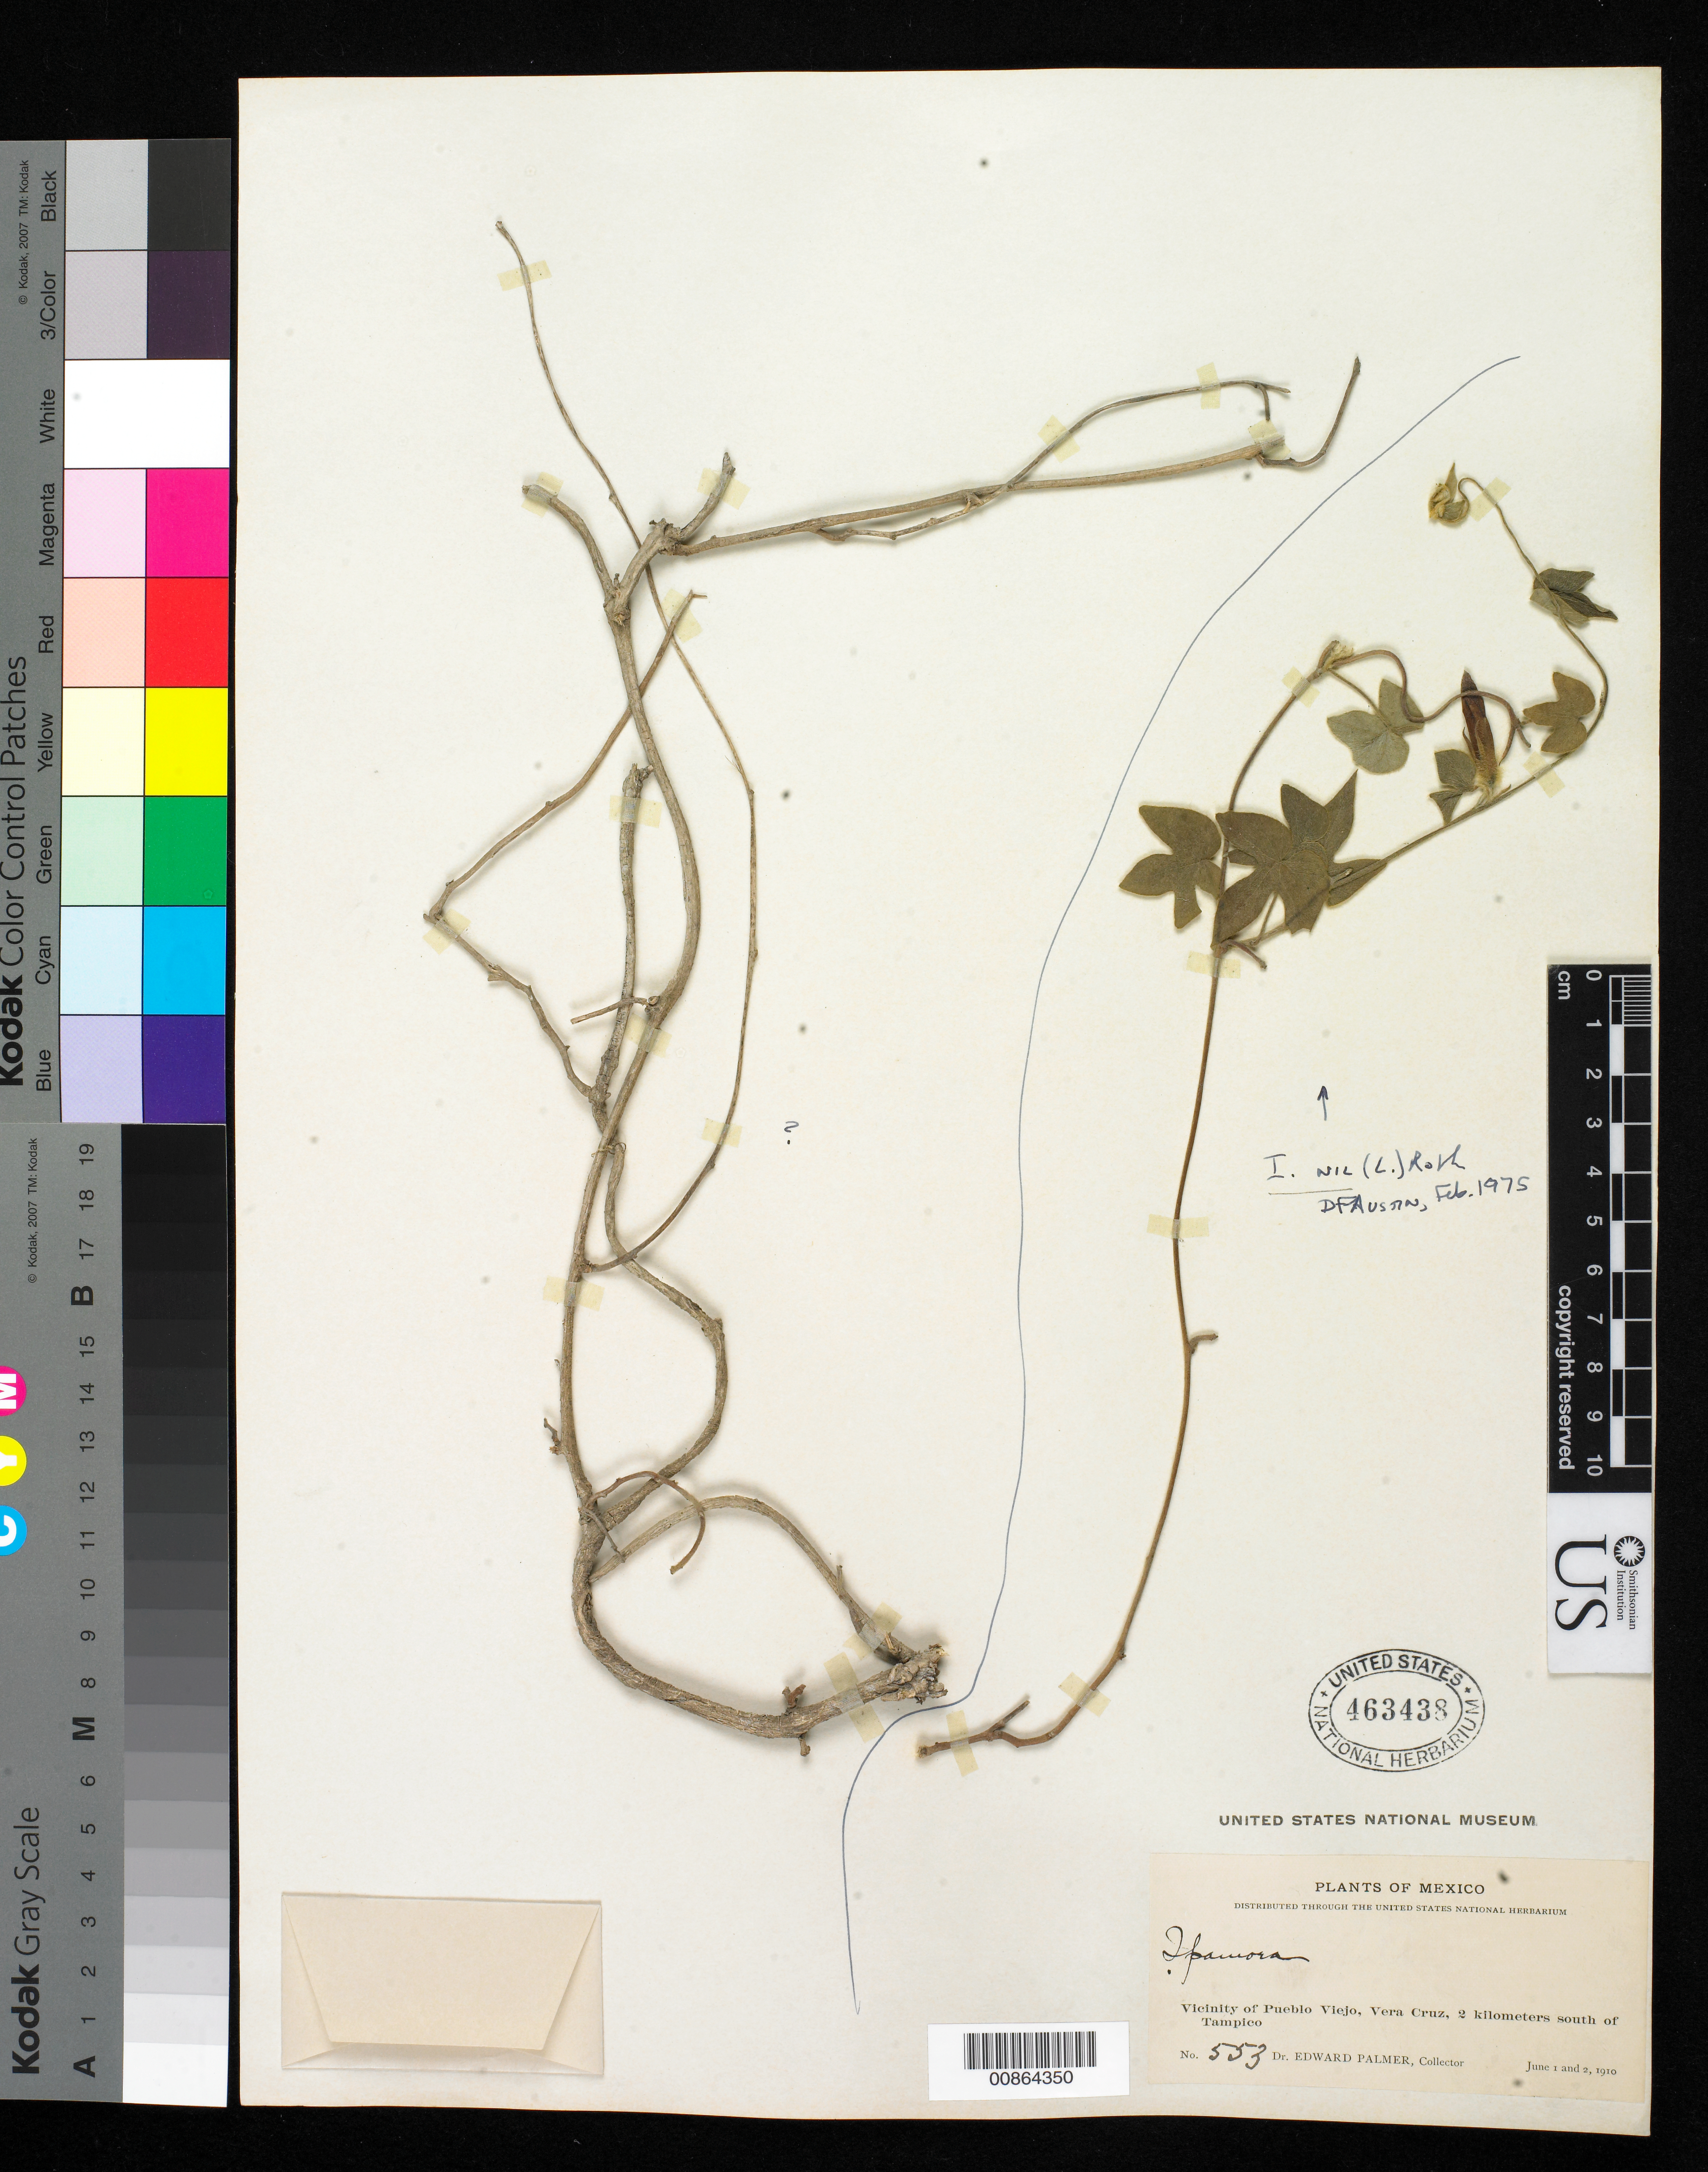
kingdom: Plantae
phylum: Tracheophyta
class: Magnoliopsida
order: Solanales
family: Convolvulaceae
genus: Ipomoea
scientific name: Ipomoea nil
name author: (L.) Roth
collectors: E. Palmer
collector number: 553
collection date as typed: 01 Jun 1910 to 02 Jun 1910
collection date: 1910-06-01/1910-06-02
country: Mexico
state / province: Veracruz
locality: Vicinity of Pueblo Viejo, Veracruz, 2 kilometers south of Tampico, Tamaulipas.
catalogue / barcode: US 463438